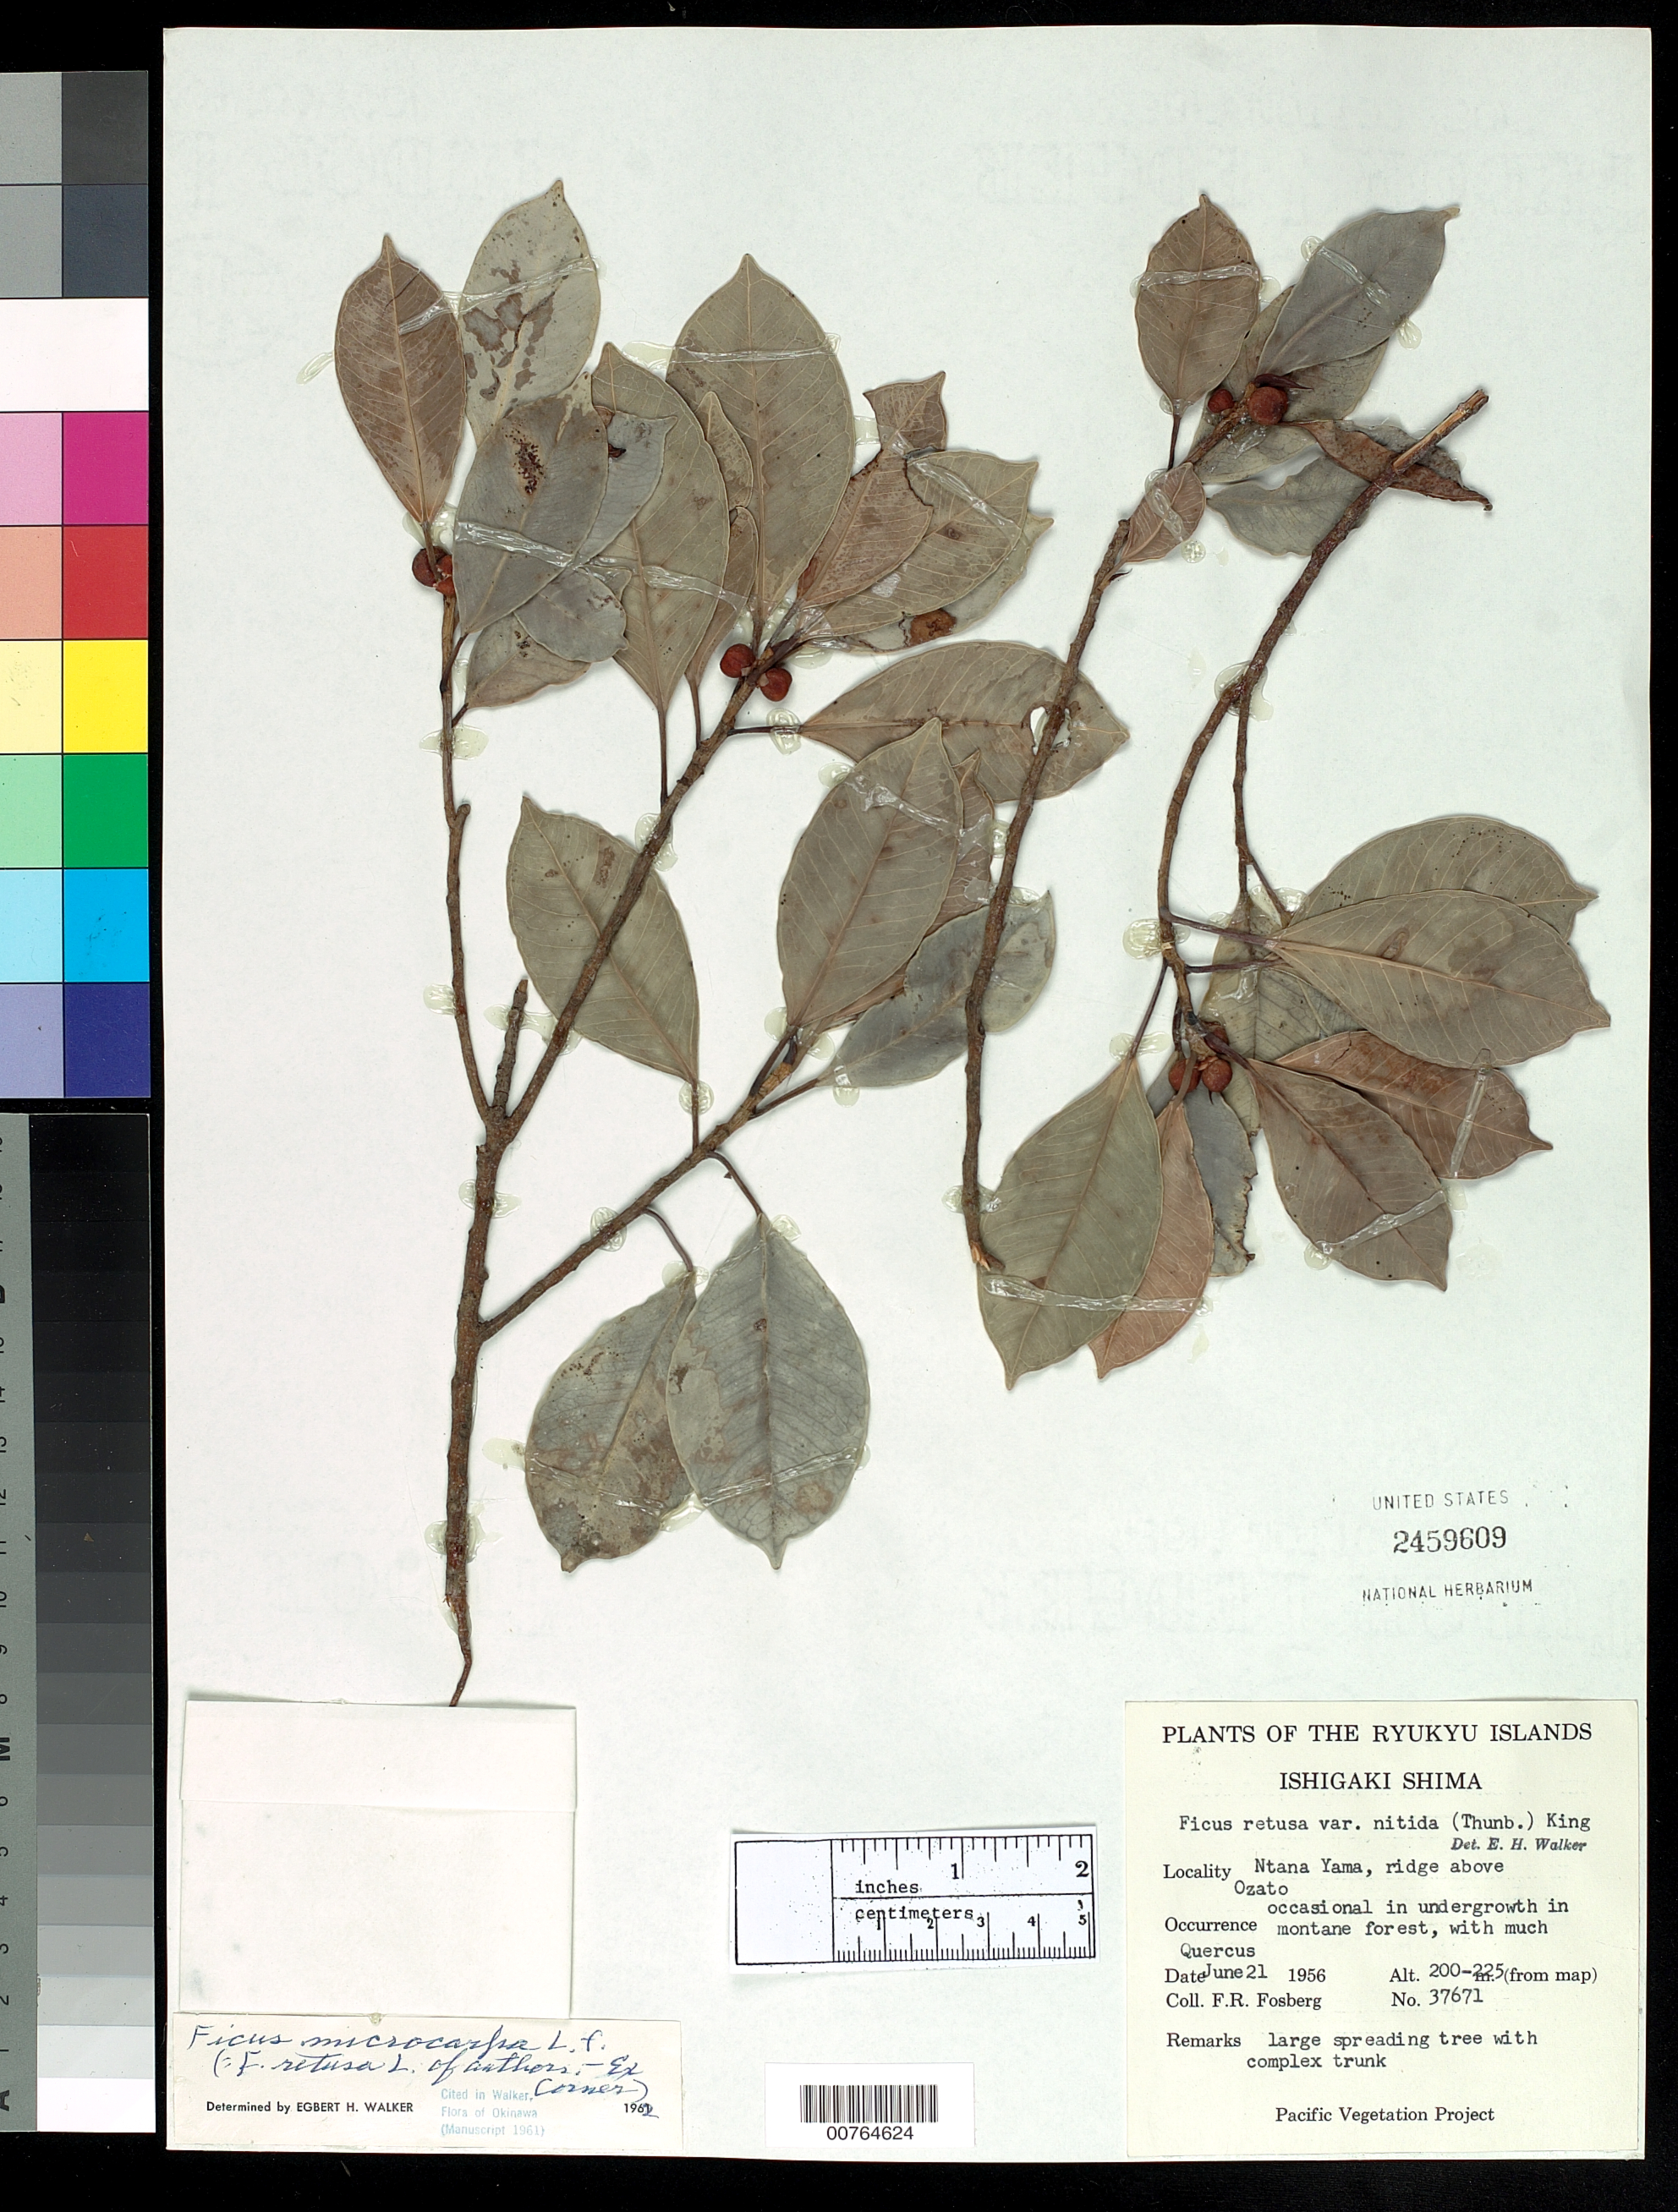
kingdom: Plantae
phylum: Tracheophyta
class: Magnoliopsida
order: Rosales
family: Moraceae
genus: Ficus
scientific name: Ficus microcarpa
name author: L. f.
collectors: F. R. Fosberg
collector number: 37671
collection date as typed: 21 Jun 1956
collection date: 1956-06-21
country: Japan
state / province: Okinawa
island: Ishigaki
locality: Ntana Yama ridge above Ozato. [Sakishima Is.]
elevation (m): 200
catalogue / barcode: US 2459609